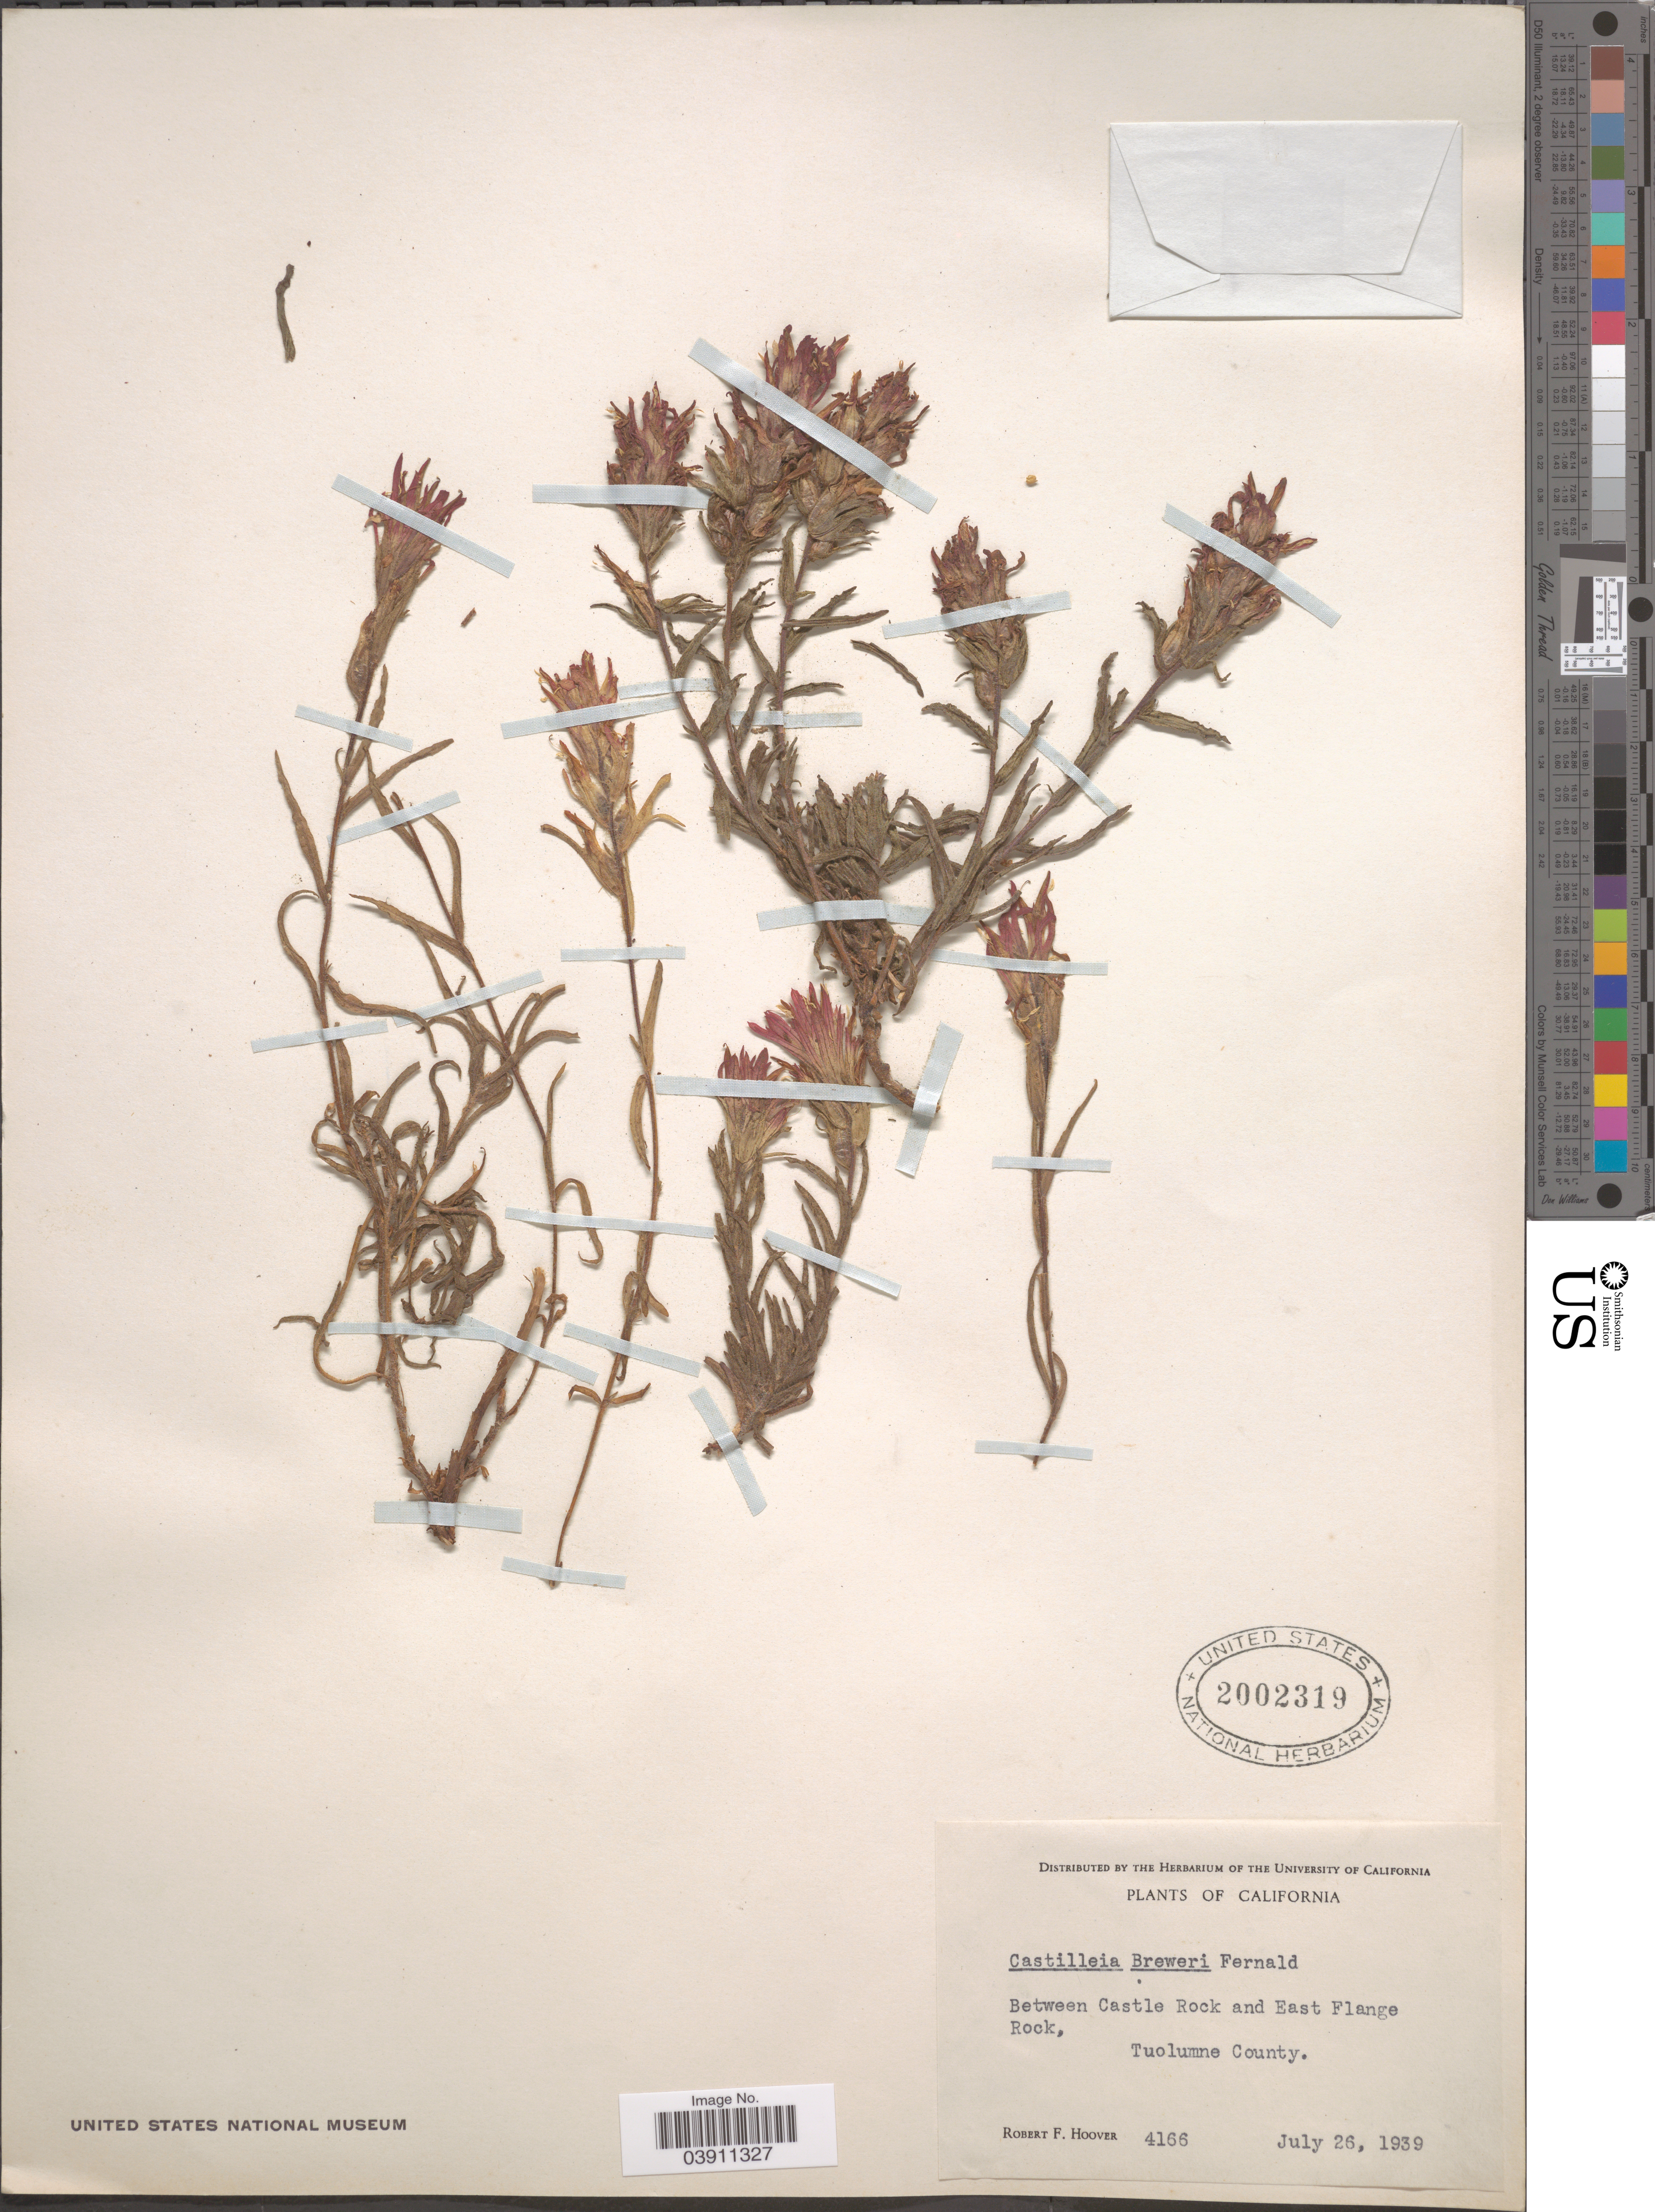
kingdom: Plantae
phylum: Tracheophyta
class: Magnoliopsida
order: Lamiales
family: Orobanchaceae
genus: Castilleja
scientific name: Castilleja breweri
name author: Fernald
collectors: R. F. Hoover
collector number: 4166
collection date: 1939-07-26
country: United States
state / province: California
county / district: Tuolumne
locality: Between Castle Rock and East Flange Rock, Tuolumne County.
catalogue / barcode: US 2002319